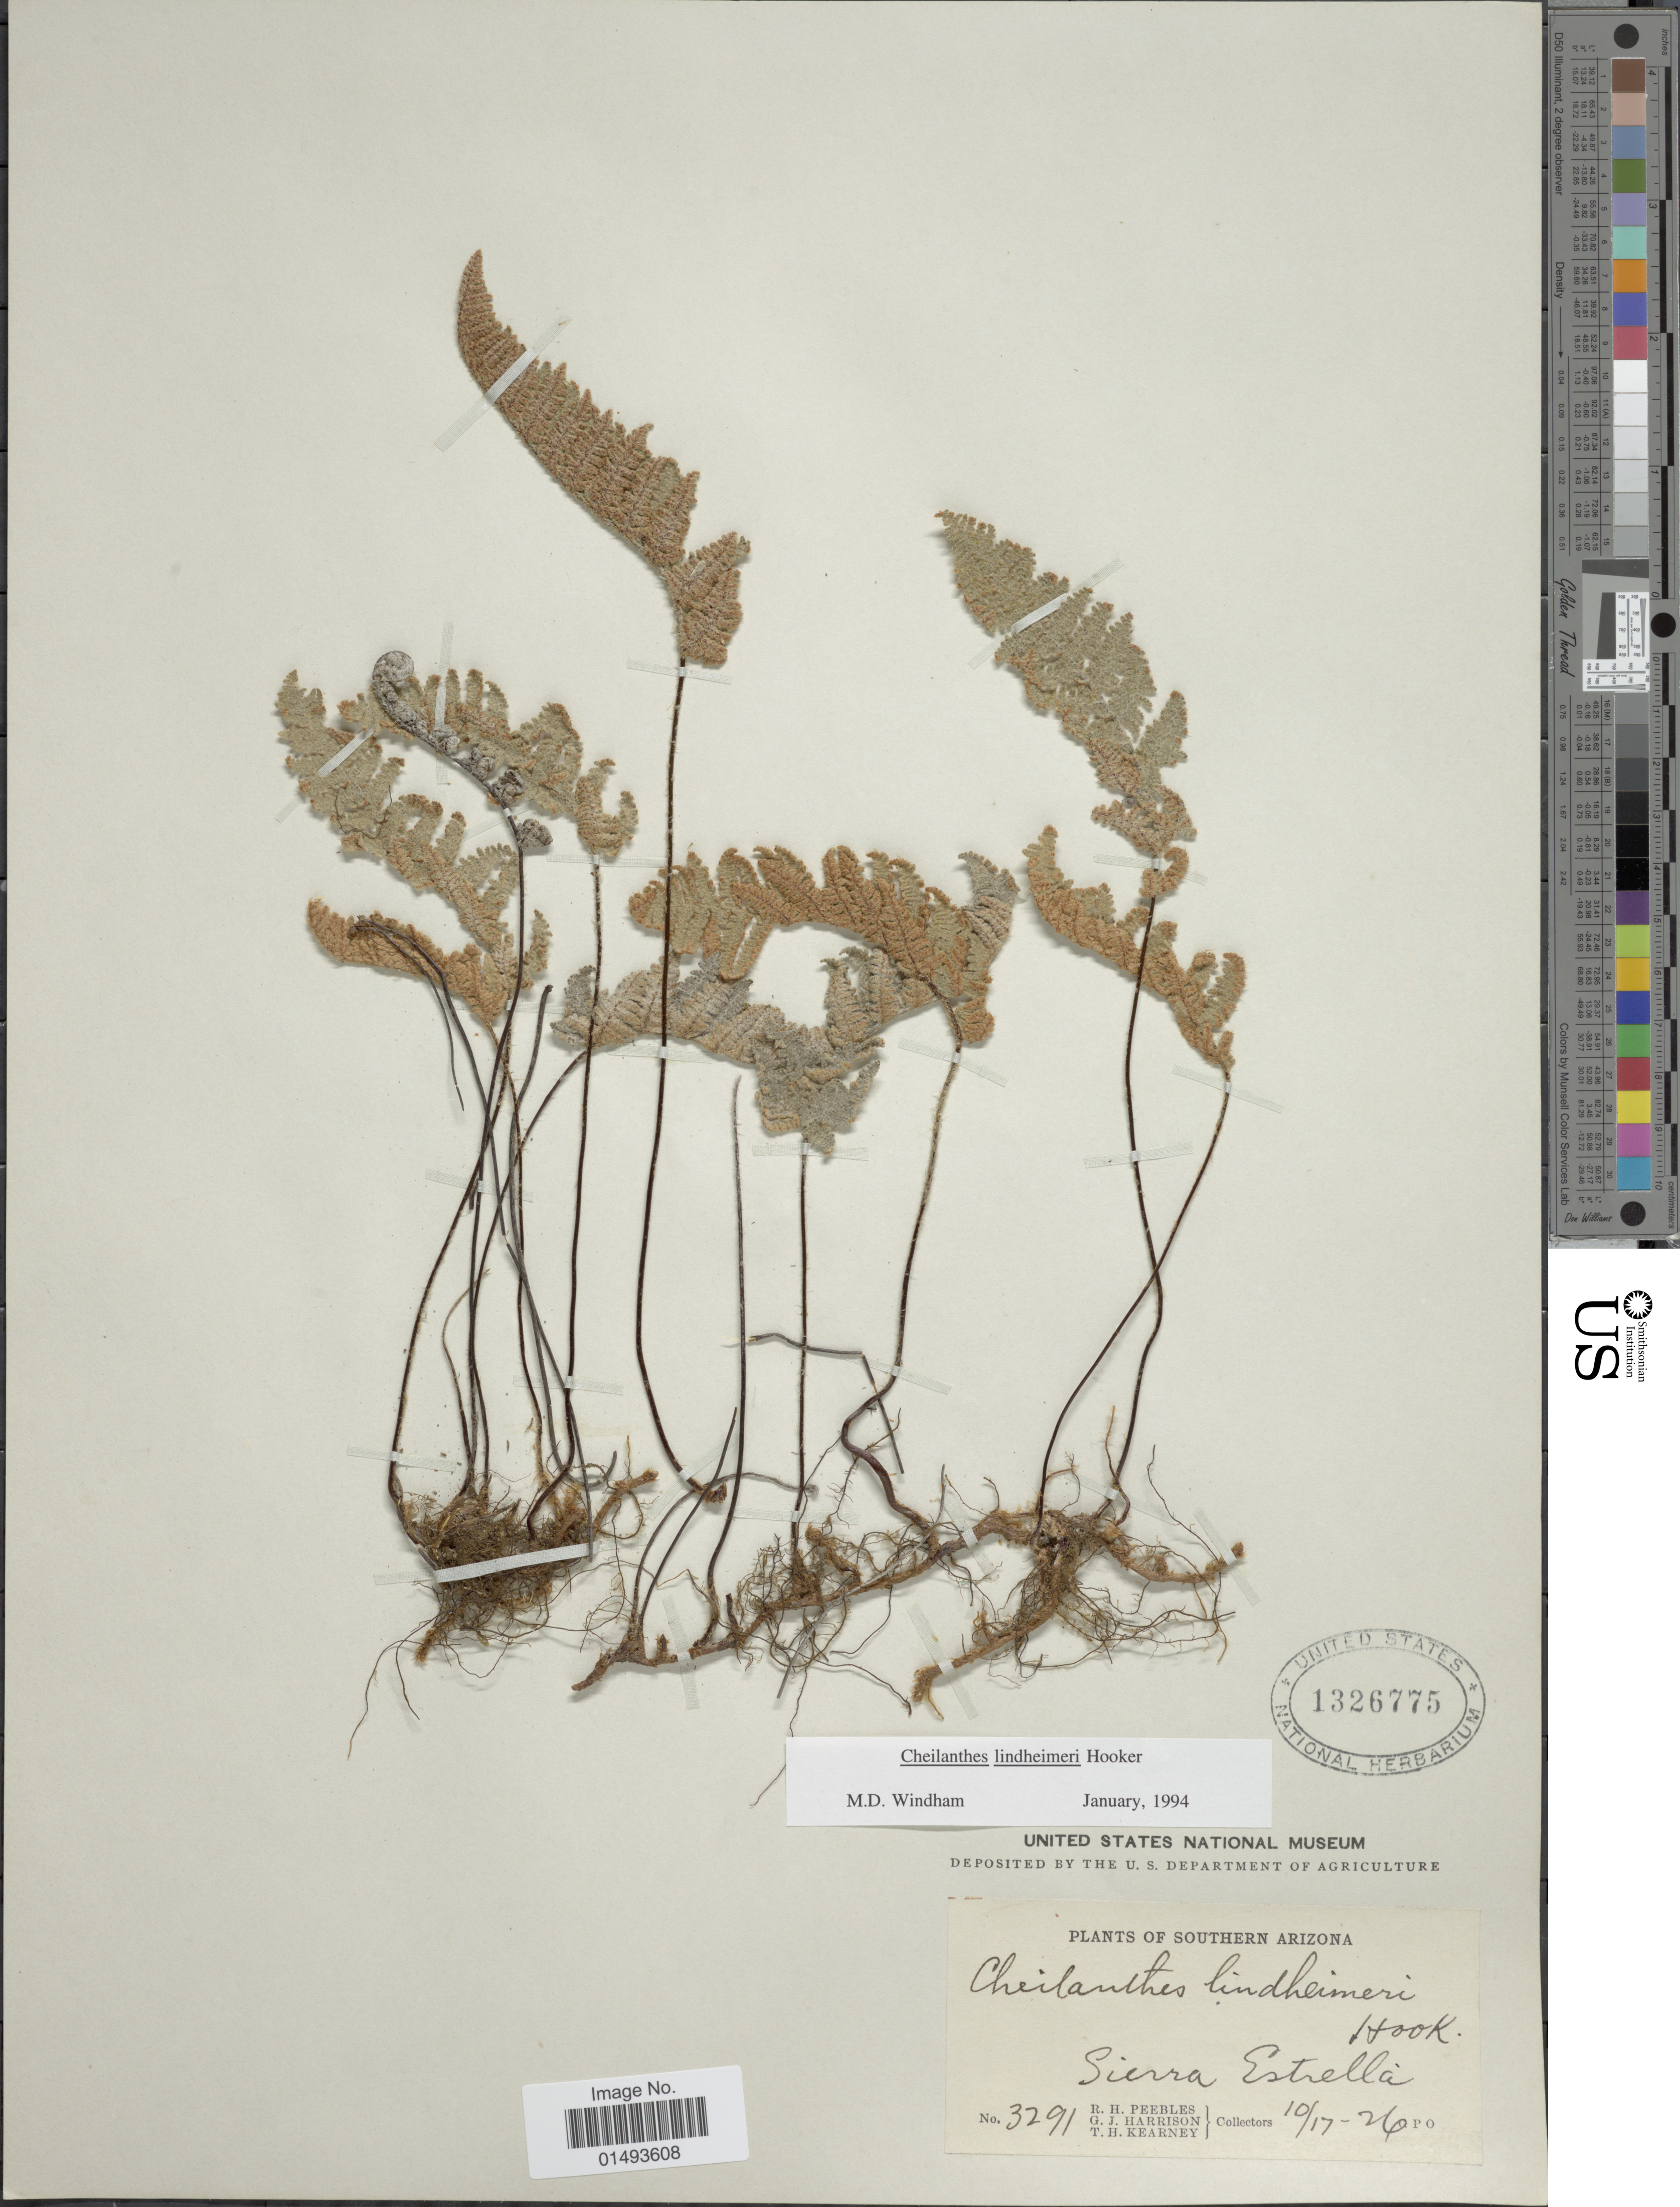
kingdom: Plantae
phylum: Tracheophyta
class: Polypodiopsida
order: Polypodiales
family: Pteridaceae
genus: Myriopteris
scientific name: Myriopteris lindheimeri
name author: (Hook.) J. Sm.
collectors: R. H. Peebles, G. J. Harrison & T. H. Kearney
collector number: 3291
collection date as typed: Transcribed d/m/y: 17/10/26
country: United States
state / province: Arizona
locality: Plants of Southern Arizona, Sierra Estrella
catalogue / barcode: US 1326775